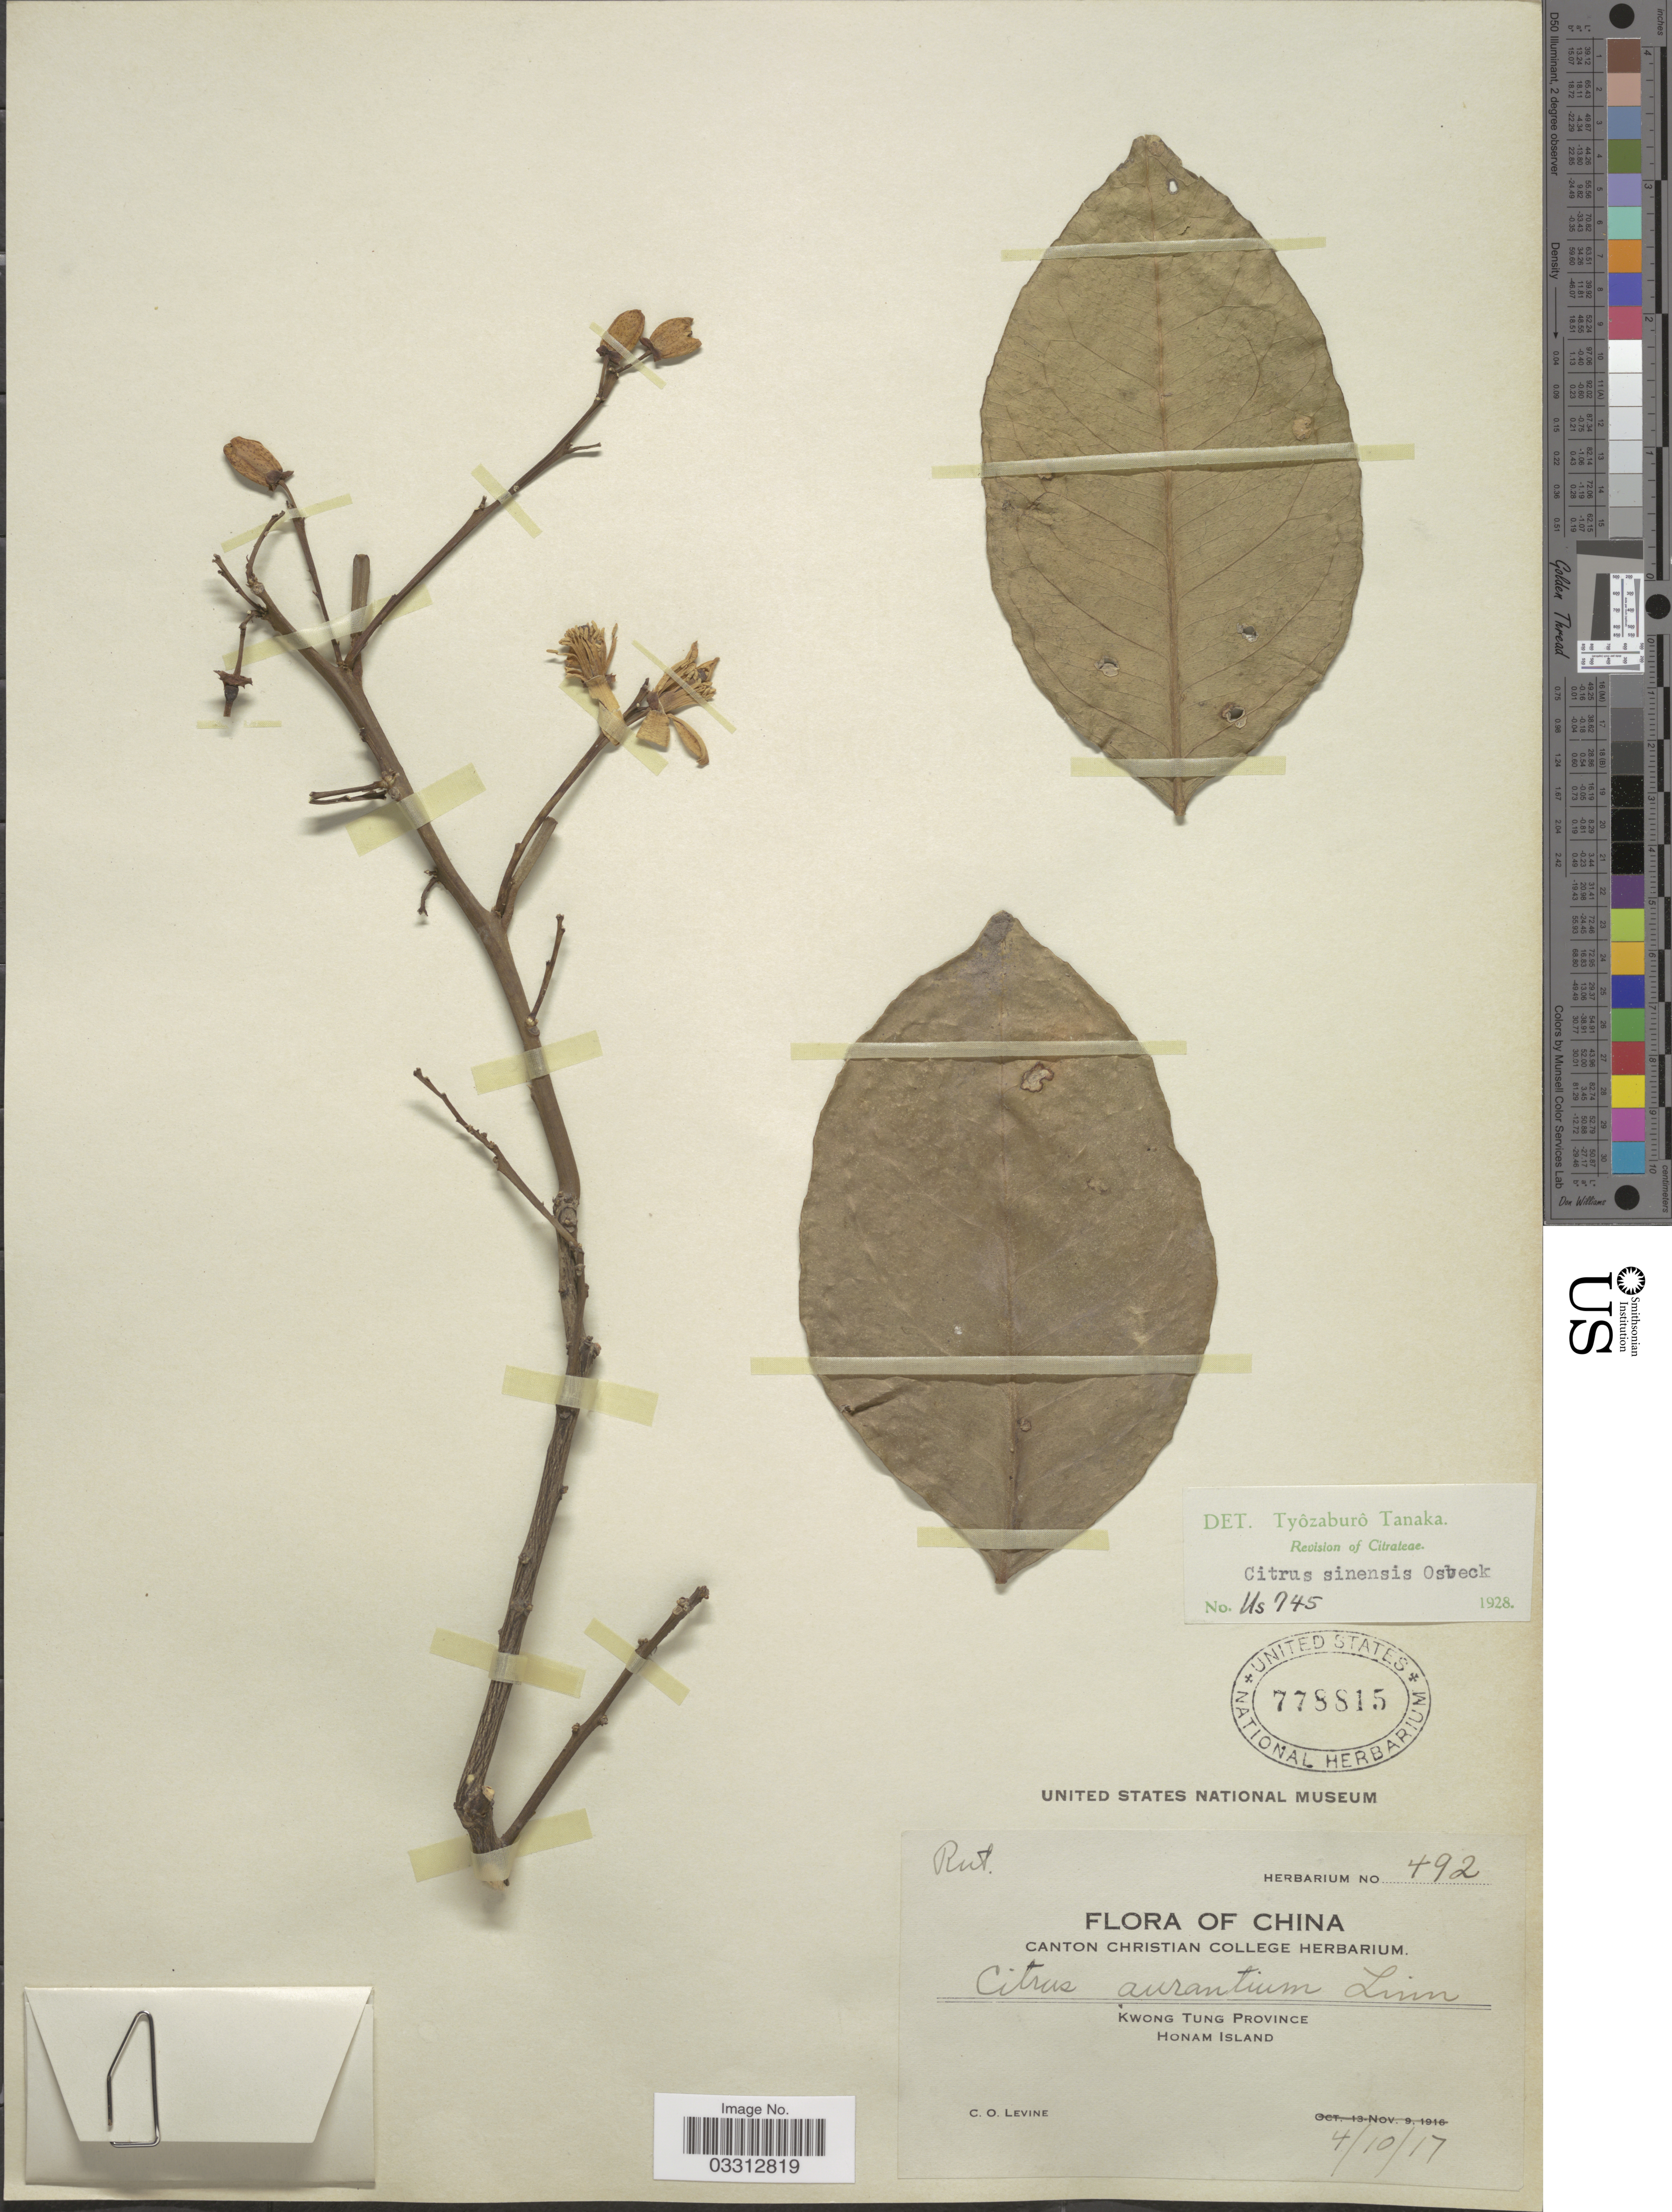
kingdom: Plantae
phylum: Tracheophyta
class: Magnoliopsida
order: Sapindales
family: Rutaceae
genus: Citrus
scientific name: Citrus x sinensis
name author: (L.) Osbeck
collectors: C. O. Levine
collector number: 492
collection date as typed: Transcribed d/m/y: 4/10/17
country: China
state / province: Guangdong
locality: Kwong Tung Province, Honam Island.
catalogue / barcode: US 778815